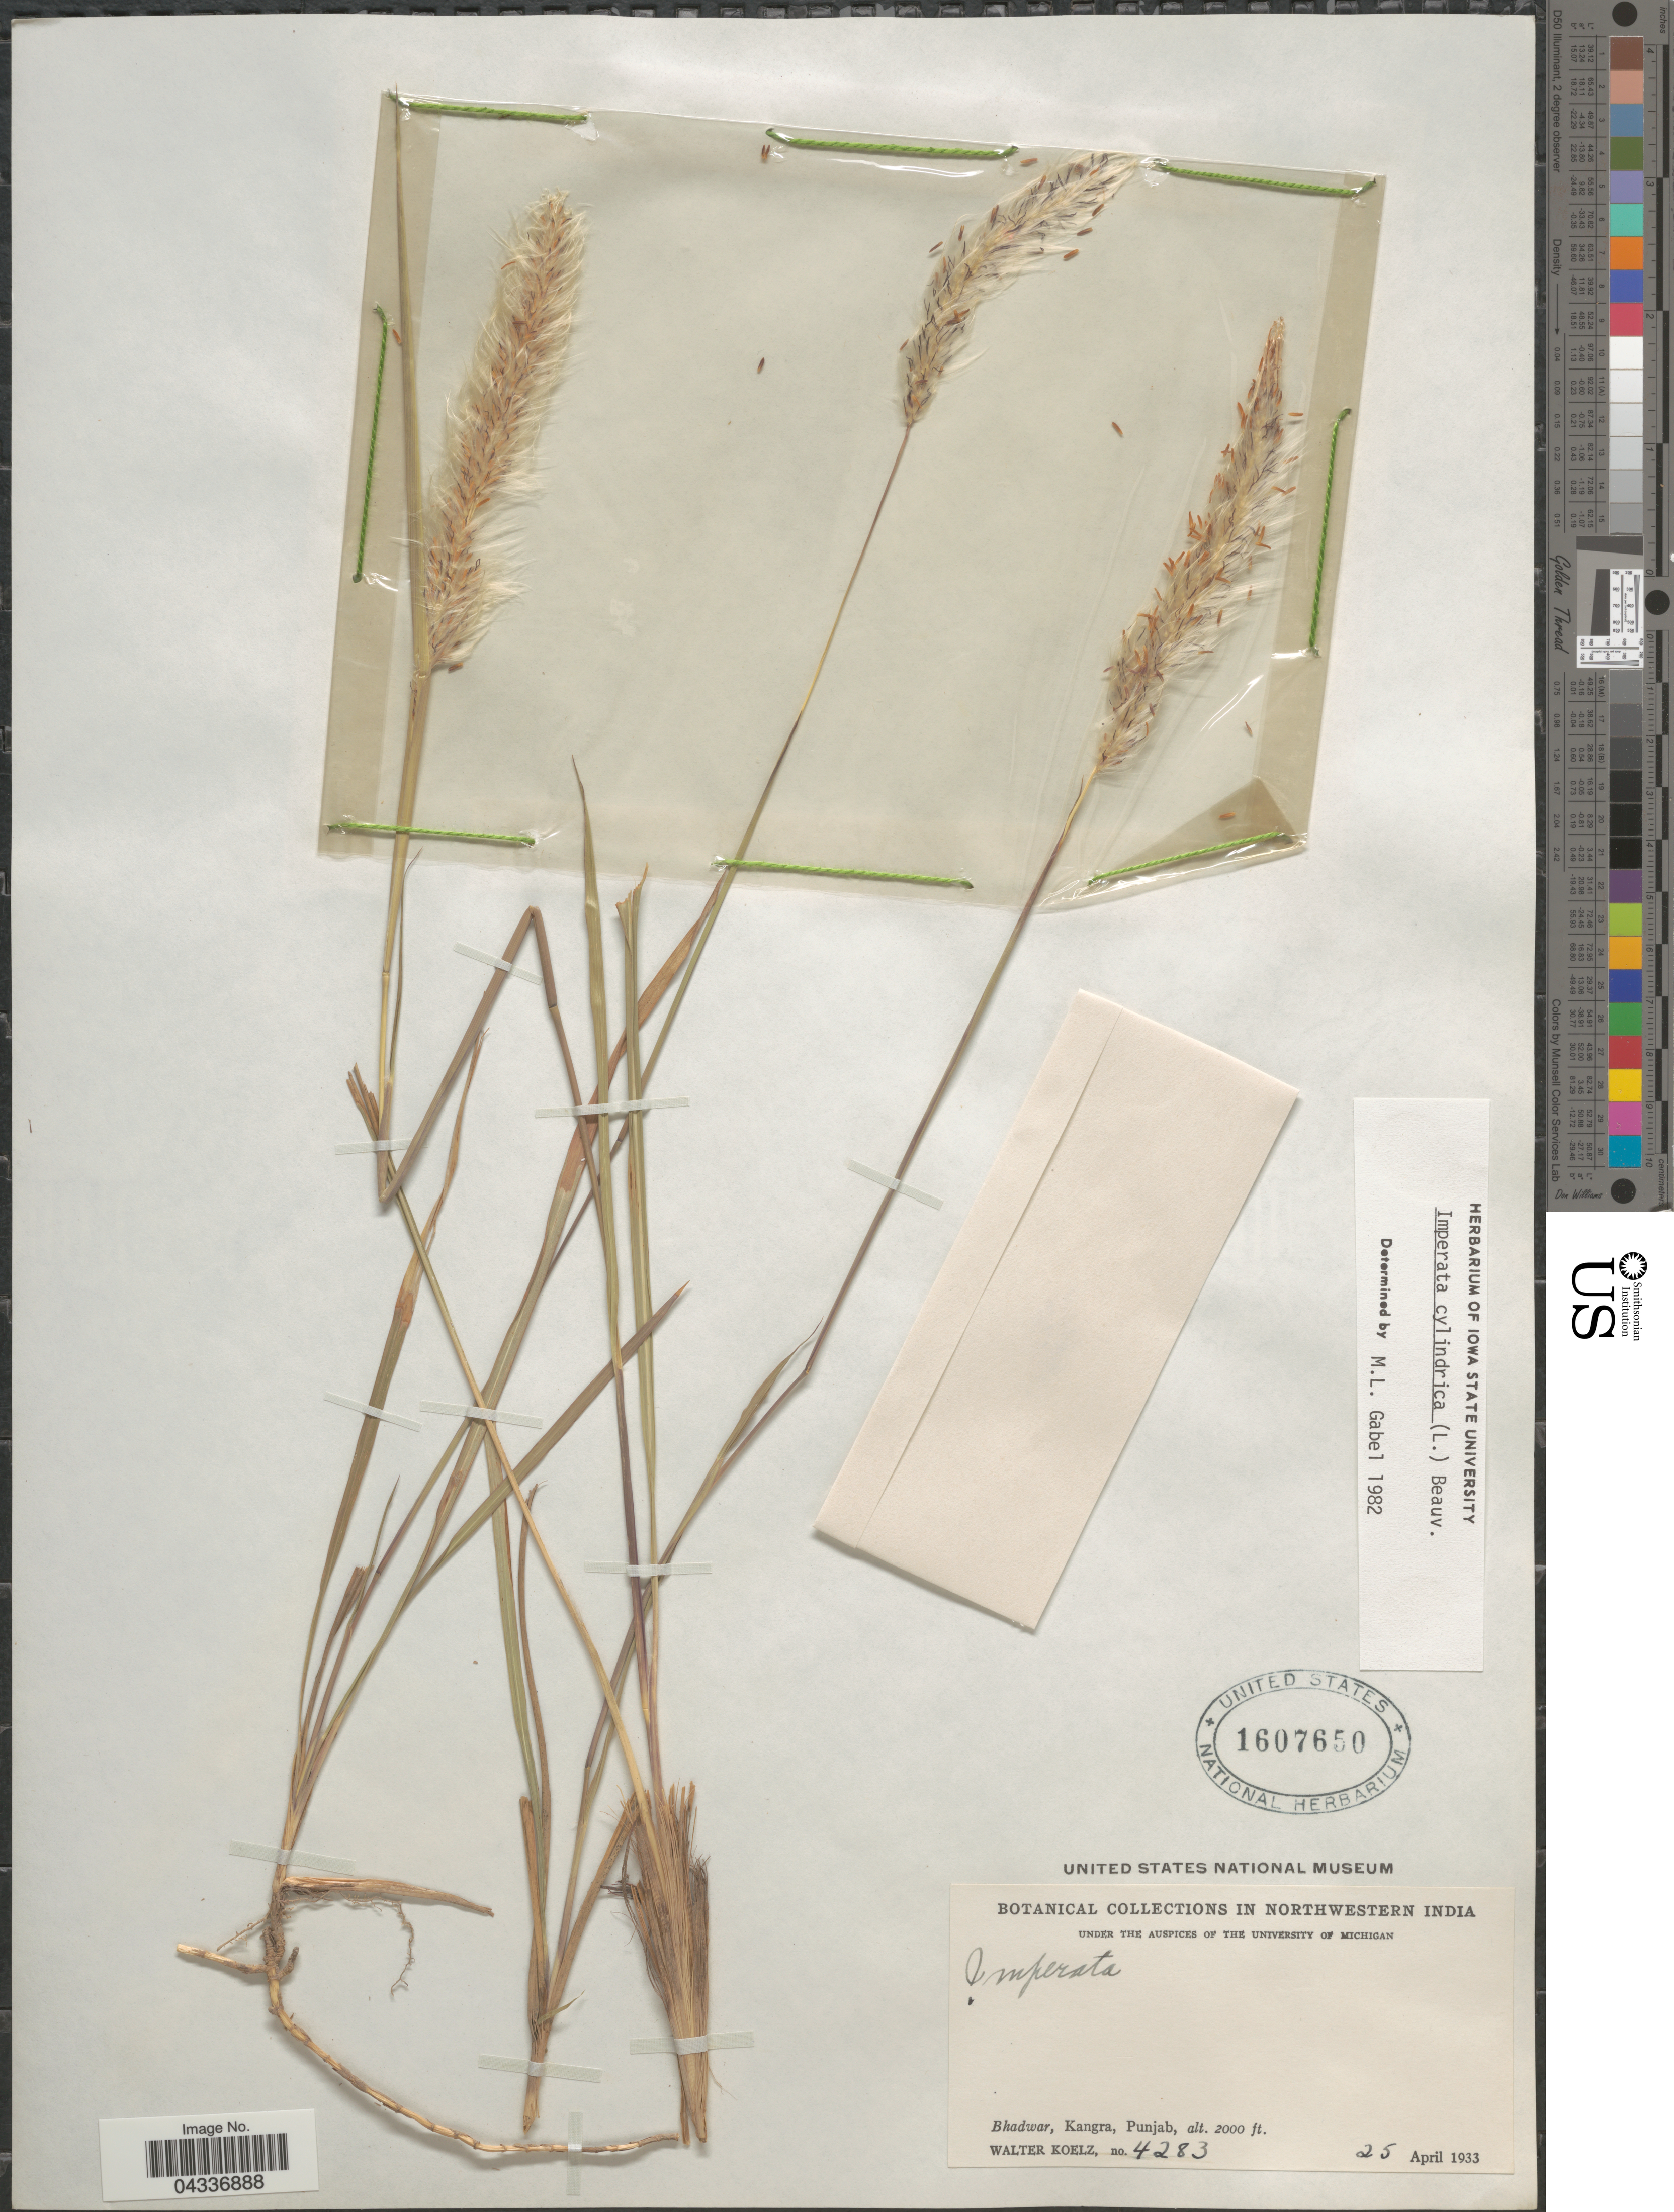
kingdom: Plantae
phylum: Tracheophyta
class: Liliopsida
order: Poales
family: Poaceae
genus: Imperata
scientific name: Imperata cylindrica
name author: (L.) P. Beauv.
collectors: W. N. Koelz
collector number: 4283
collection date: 1933-04-25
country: India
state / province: Punjab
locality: Northwestern India. Khadwar, Kangra.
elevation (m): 610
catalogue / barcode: US 1607650